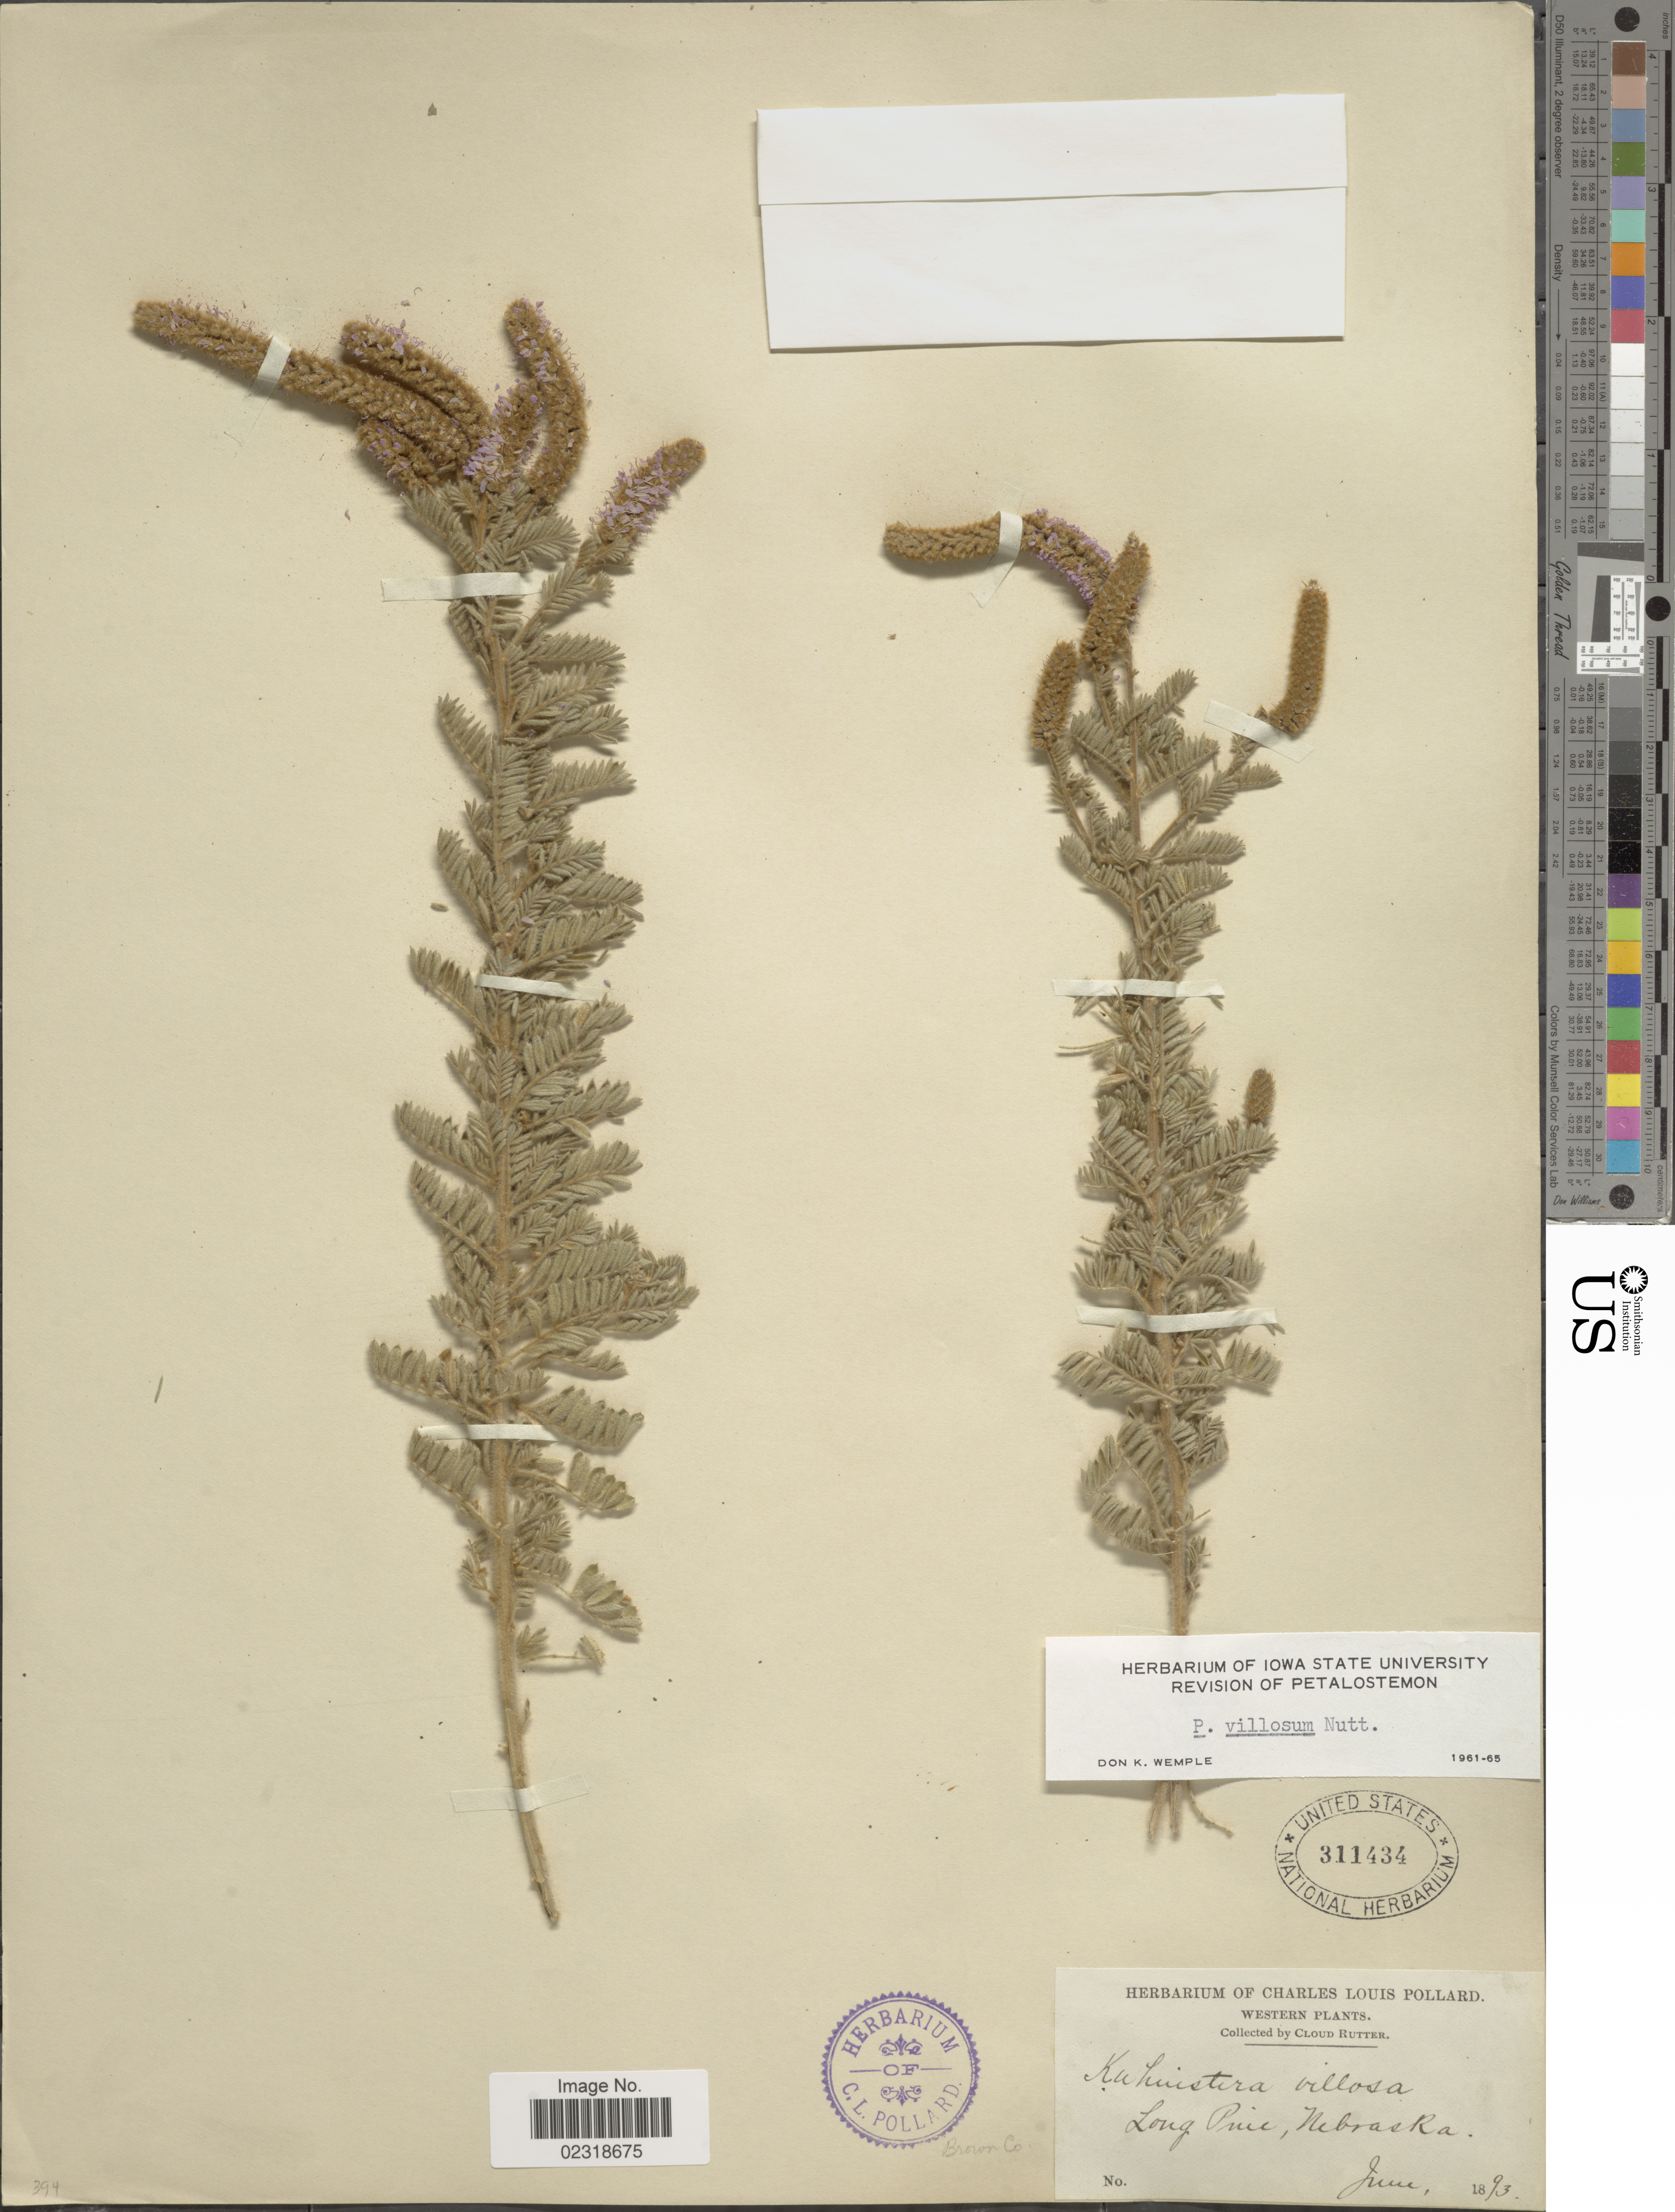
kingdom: Plantae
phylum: Tracheophyta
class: Magnoliopsida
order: Fabales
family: Fabaceae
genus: Dalea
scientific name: Dalea villosa var. villosa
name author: (Nutt.) Spreng.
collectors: C. Rutter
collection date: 1893-06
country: United States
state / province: Nebraska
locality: Long Pine, West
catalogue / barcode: US 311434